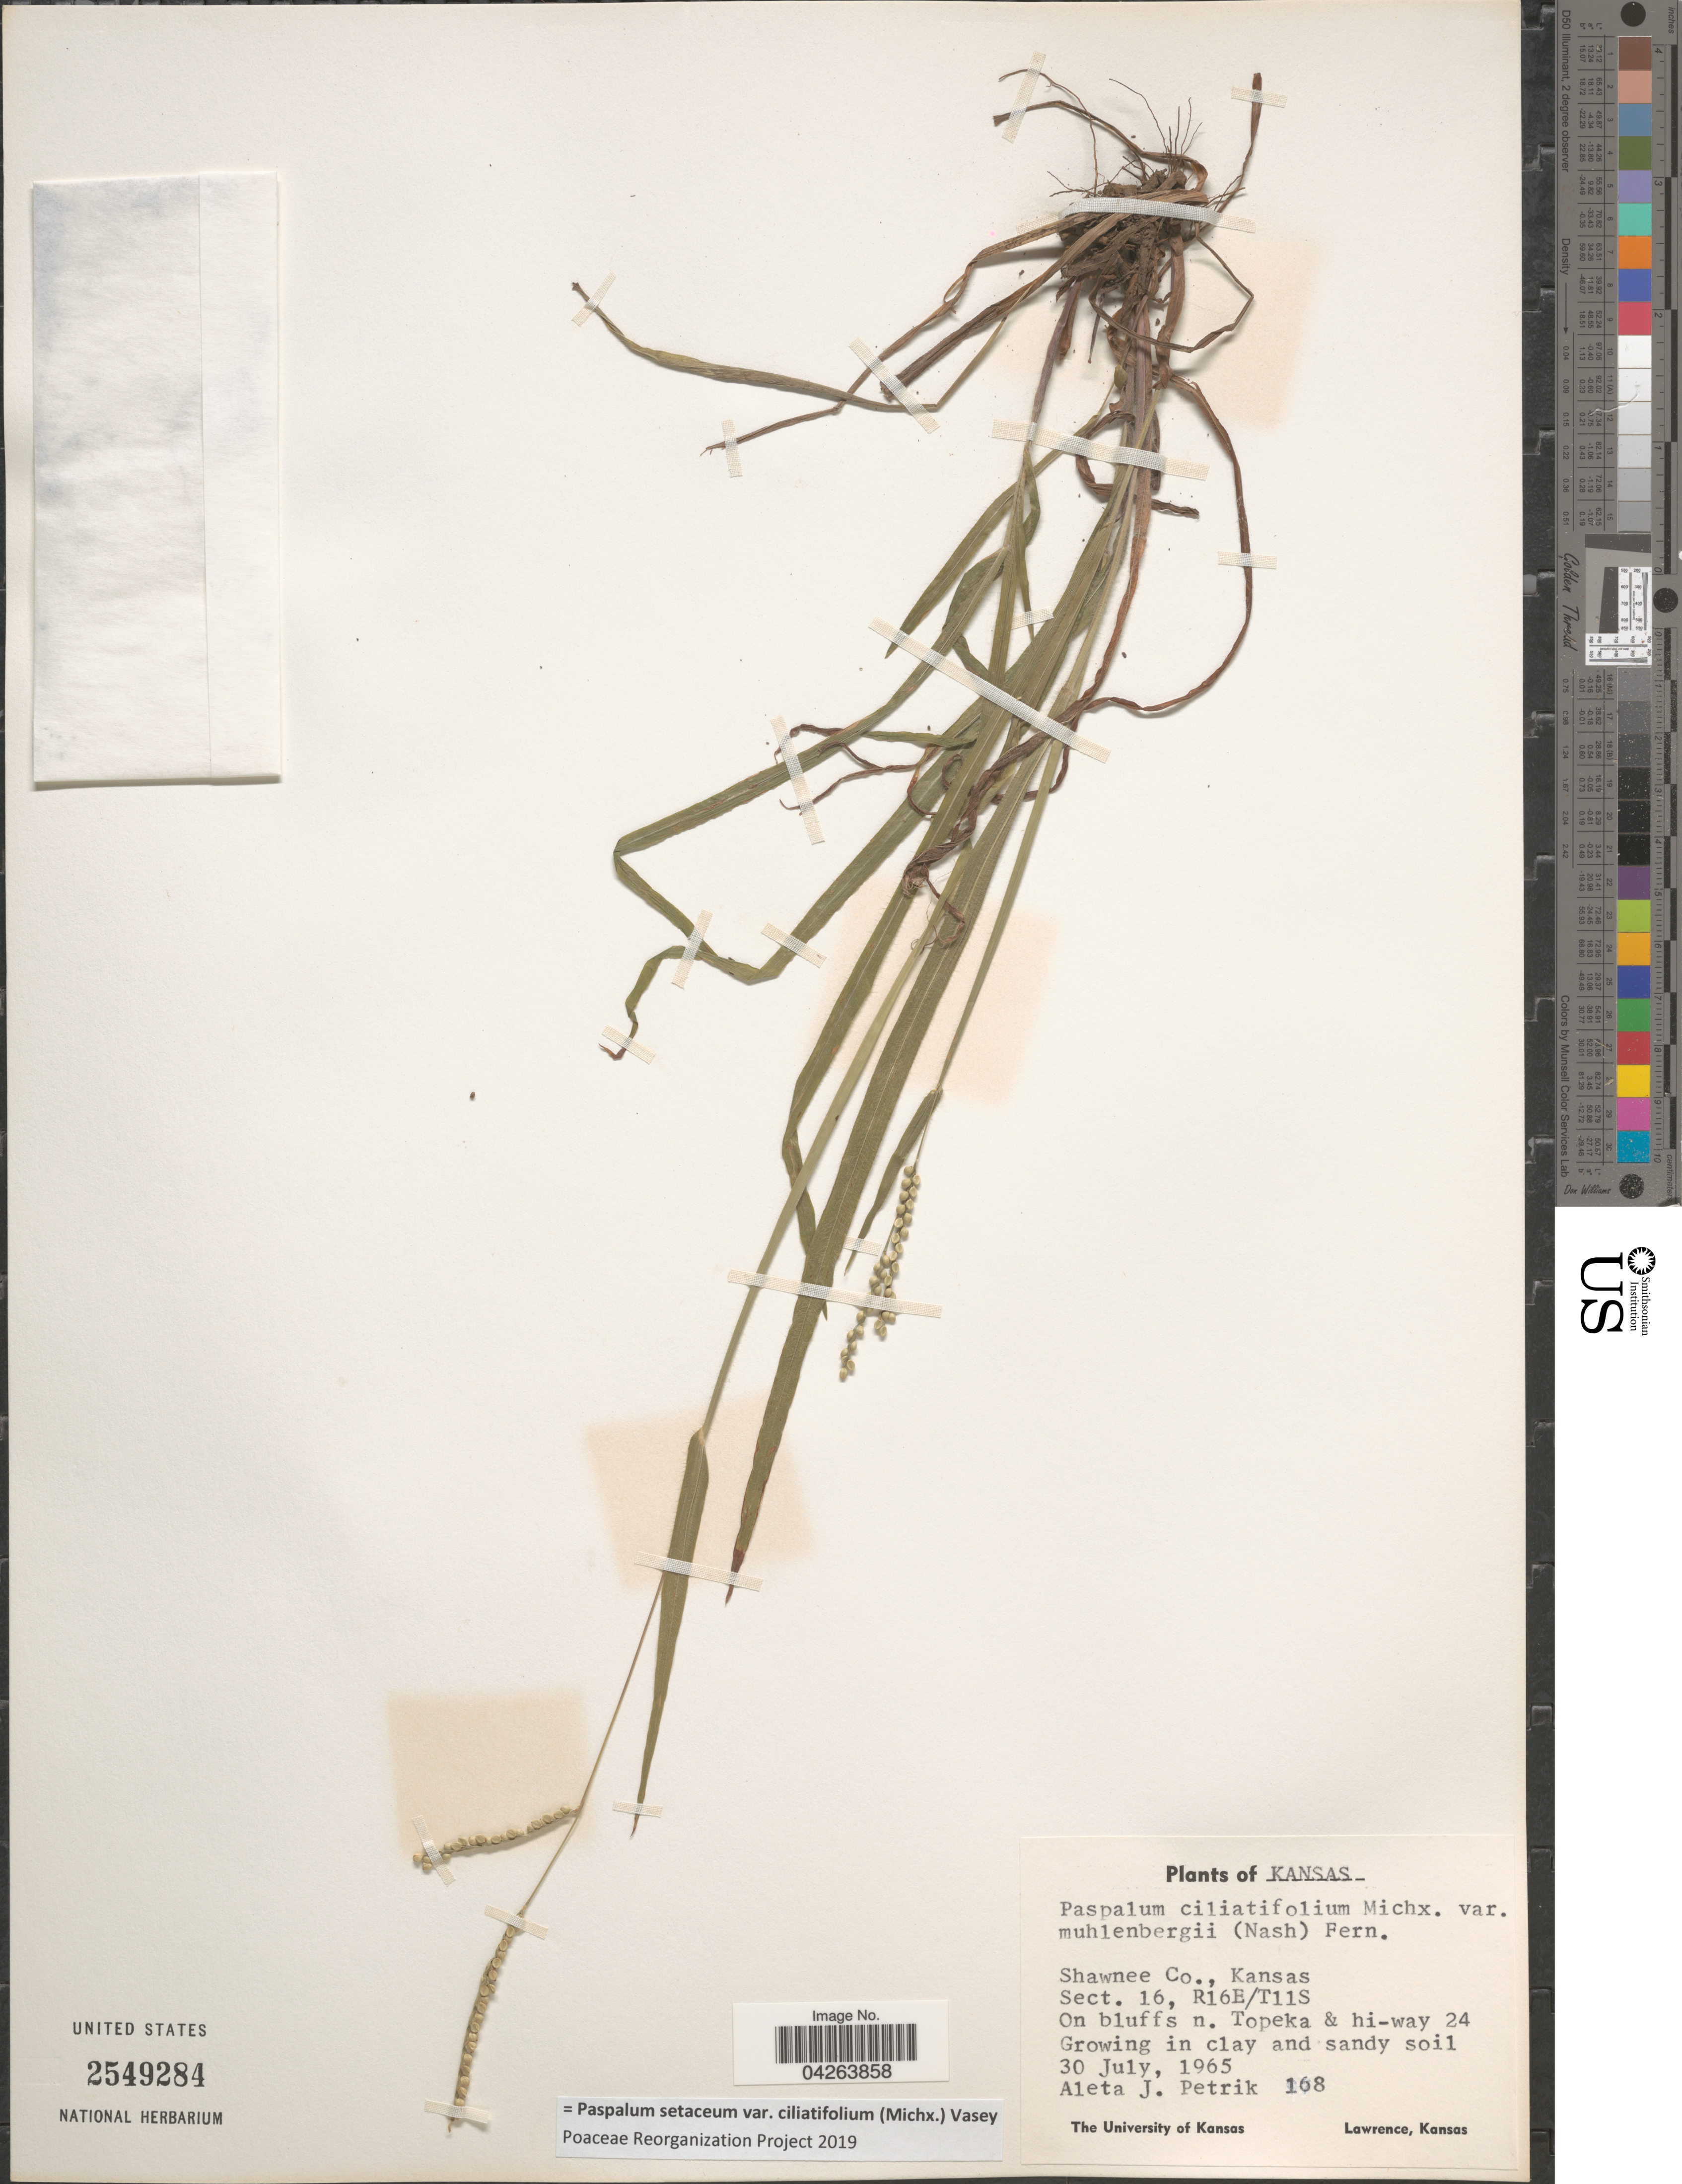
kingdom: Plantae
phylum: Tracheophyta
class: Liliopsida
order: Poales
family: Poaceae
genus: Paspalum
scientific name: Paspalum setaceum var. ciliatifolium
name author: (Michx.) Vasey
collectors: A. Petrik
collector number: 168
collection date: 1965-07-30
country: United States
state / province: Kansas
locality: Shawnee Co., Sect. 16, R16E/T11S. On bluffs n. Topeka & hi-way 24.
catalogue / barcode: US 2549284